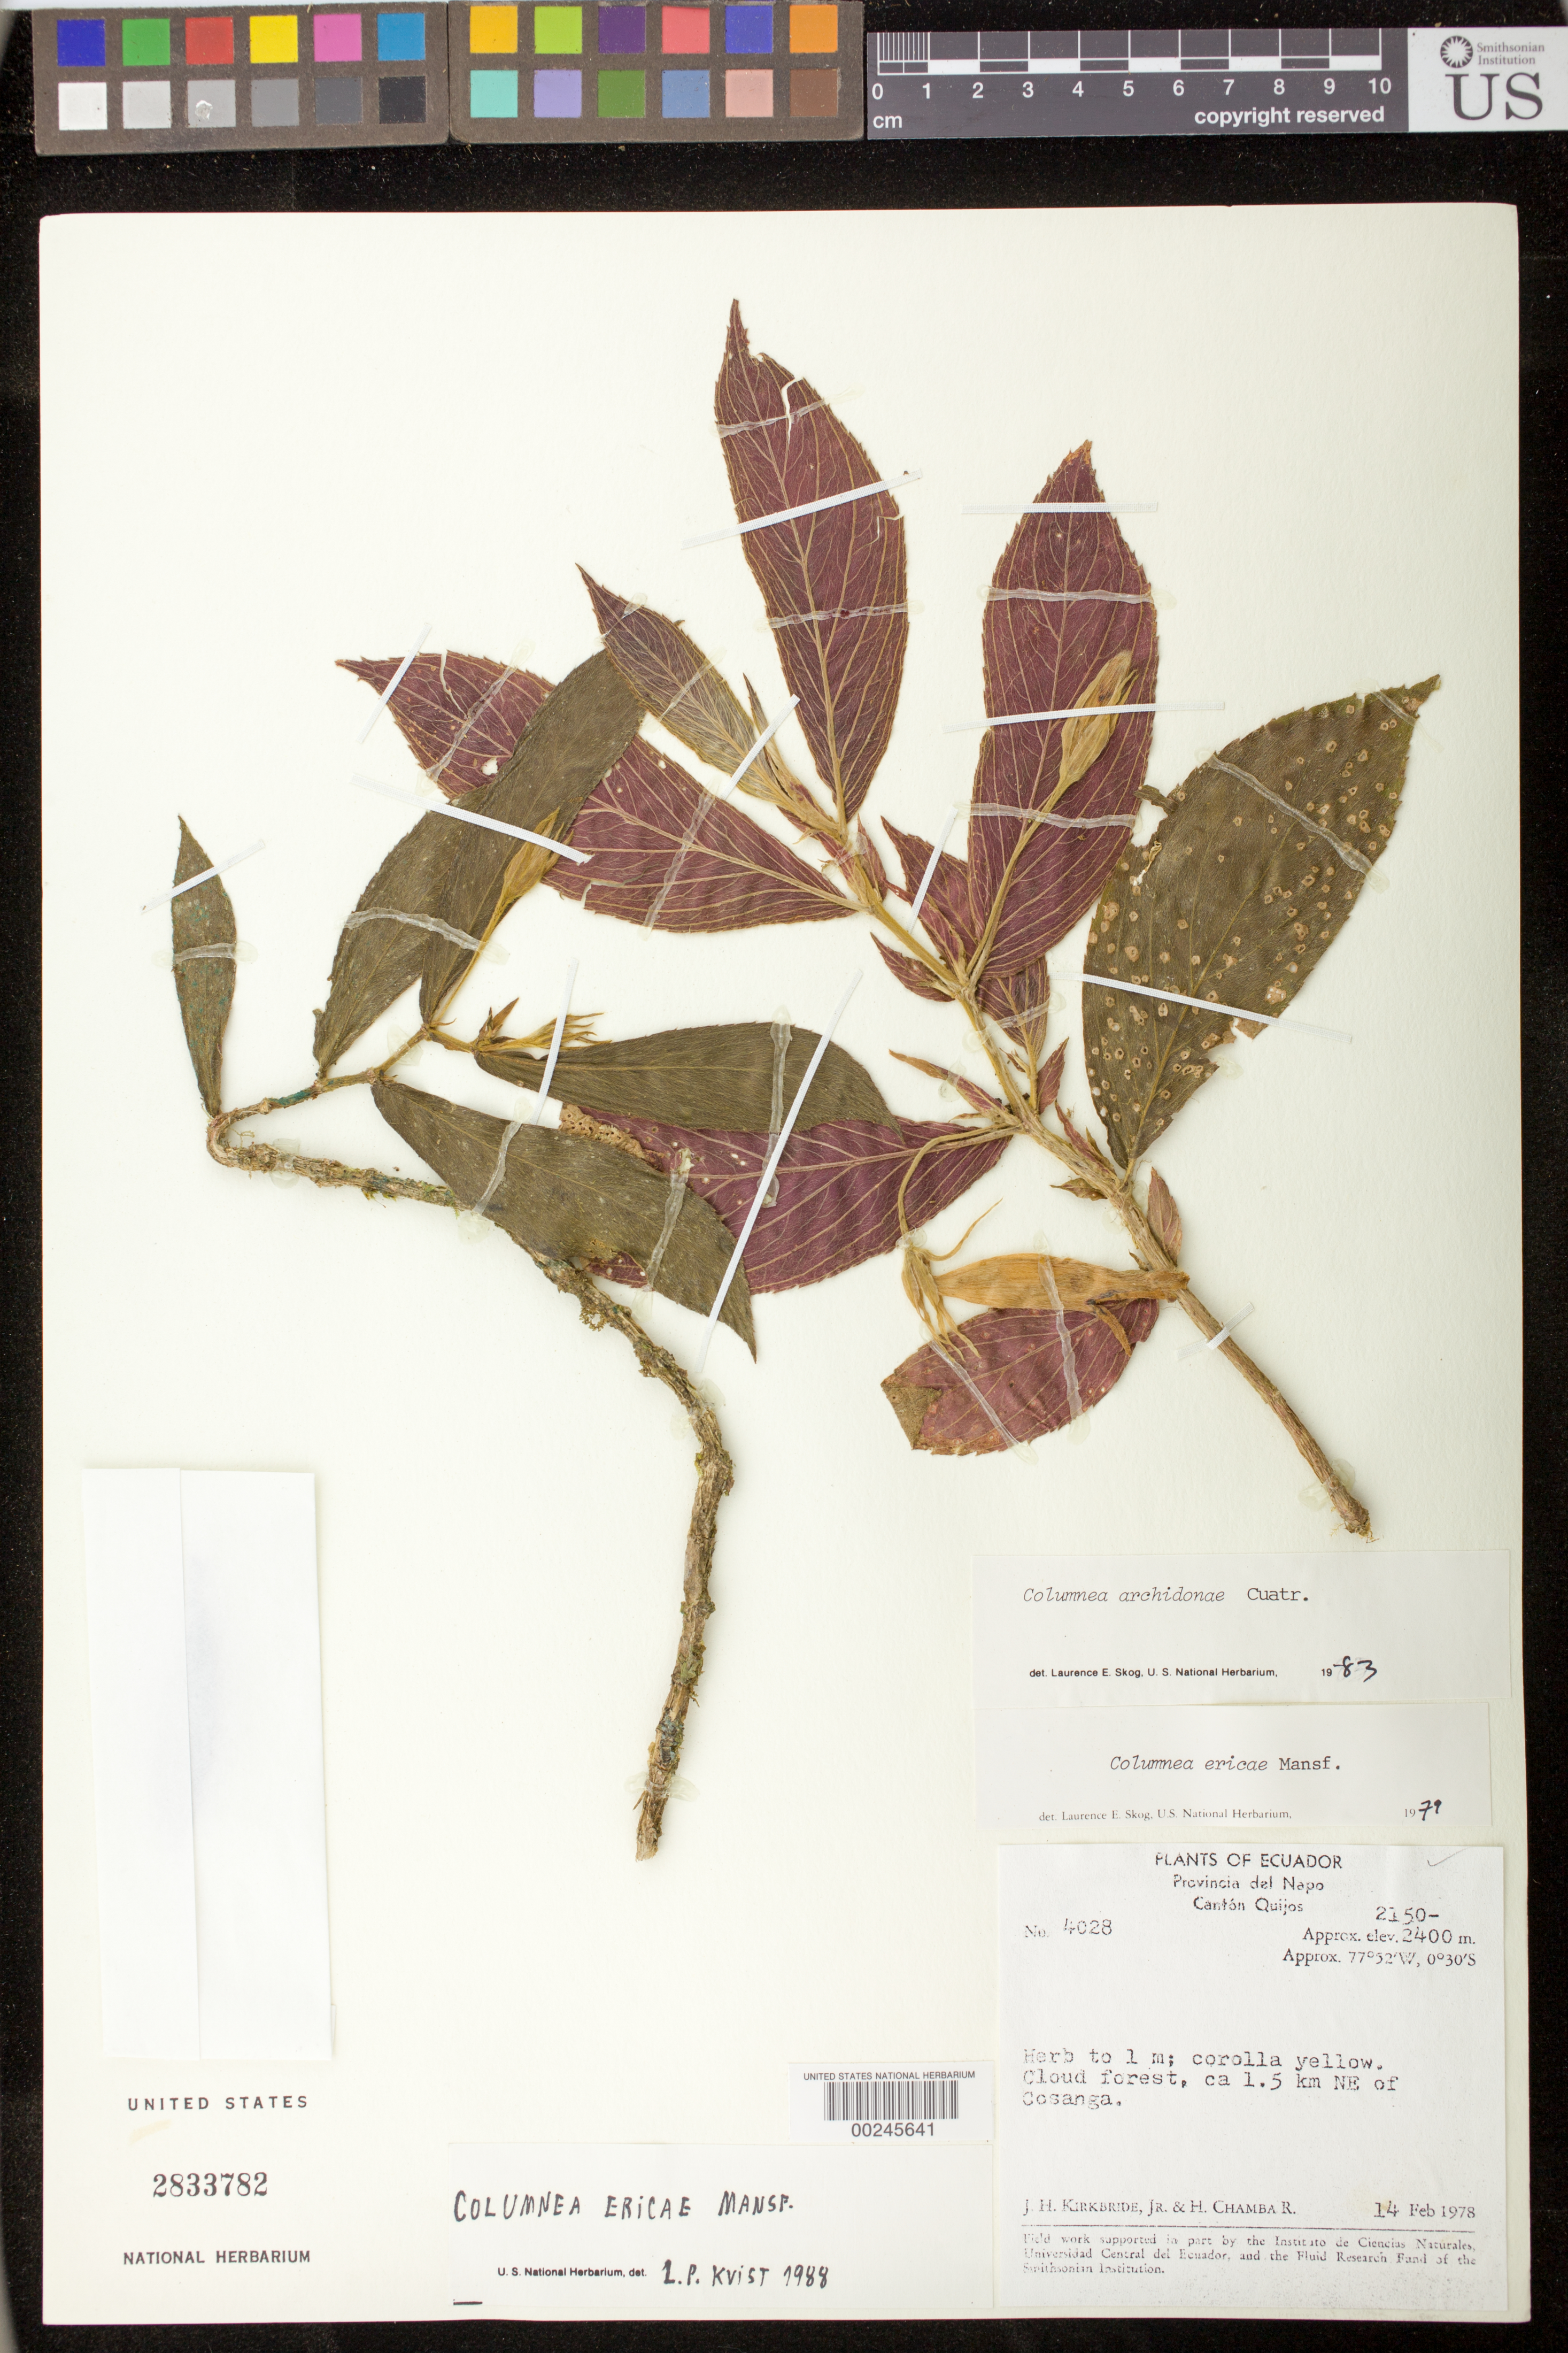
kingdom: Plantae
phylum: Tracheophyta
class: Magnoliopsida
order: Lamiales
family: Gesneriaceae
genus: Columnea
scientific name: Columnea ericae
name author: Mansf.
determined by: Clark, J. L., (SEL), The Marie Selby Botanical Garden (UNITED STATES)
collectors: J. H. Kirkbride & H. Chambra-R.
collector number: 4028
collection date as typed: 14 Feb 1978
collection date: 1978-02-14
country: Ecuador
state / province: Napo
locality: Canton Quijos, ca 1.5 km NE of Cosanga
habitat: Cloud forest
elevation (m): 2150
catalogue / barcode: US 2833782